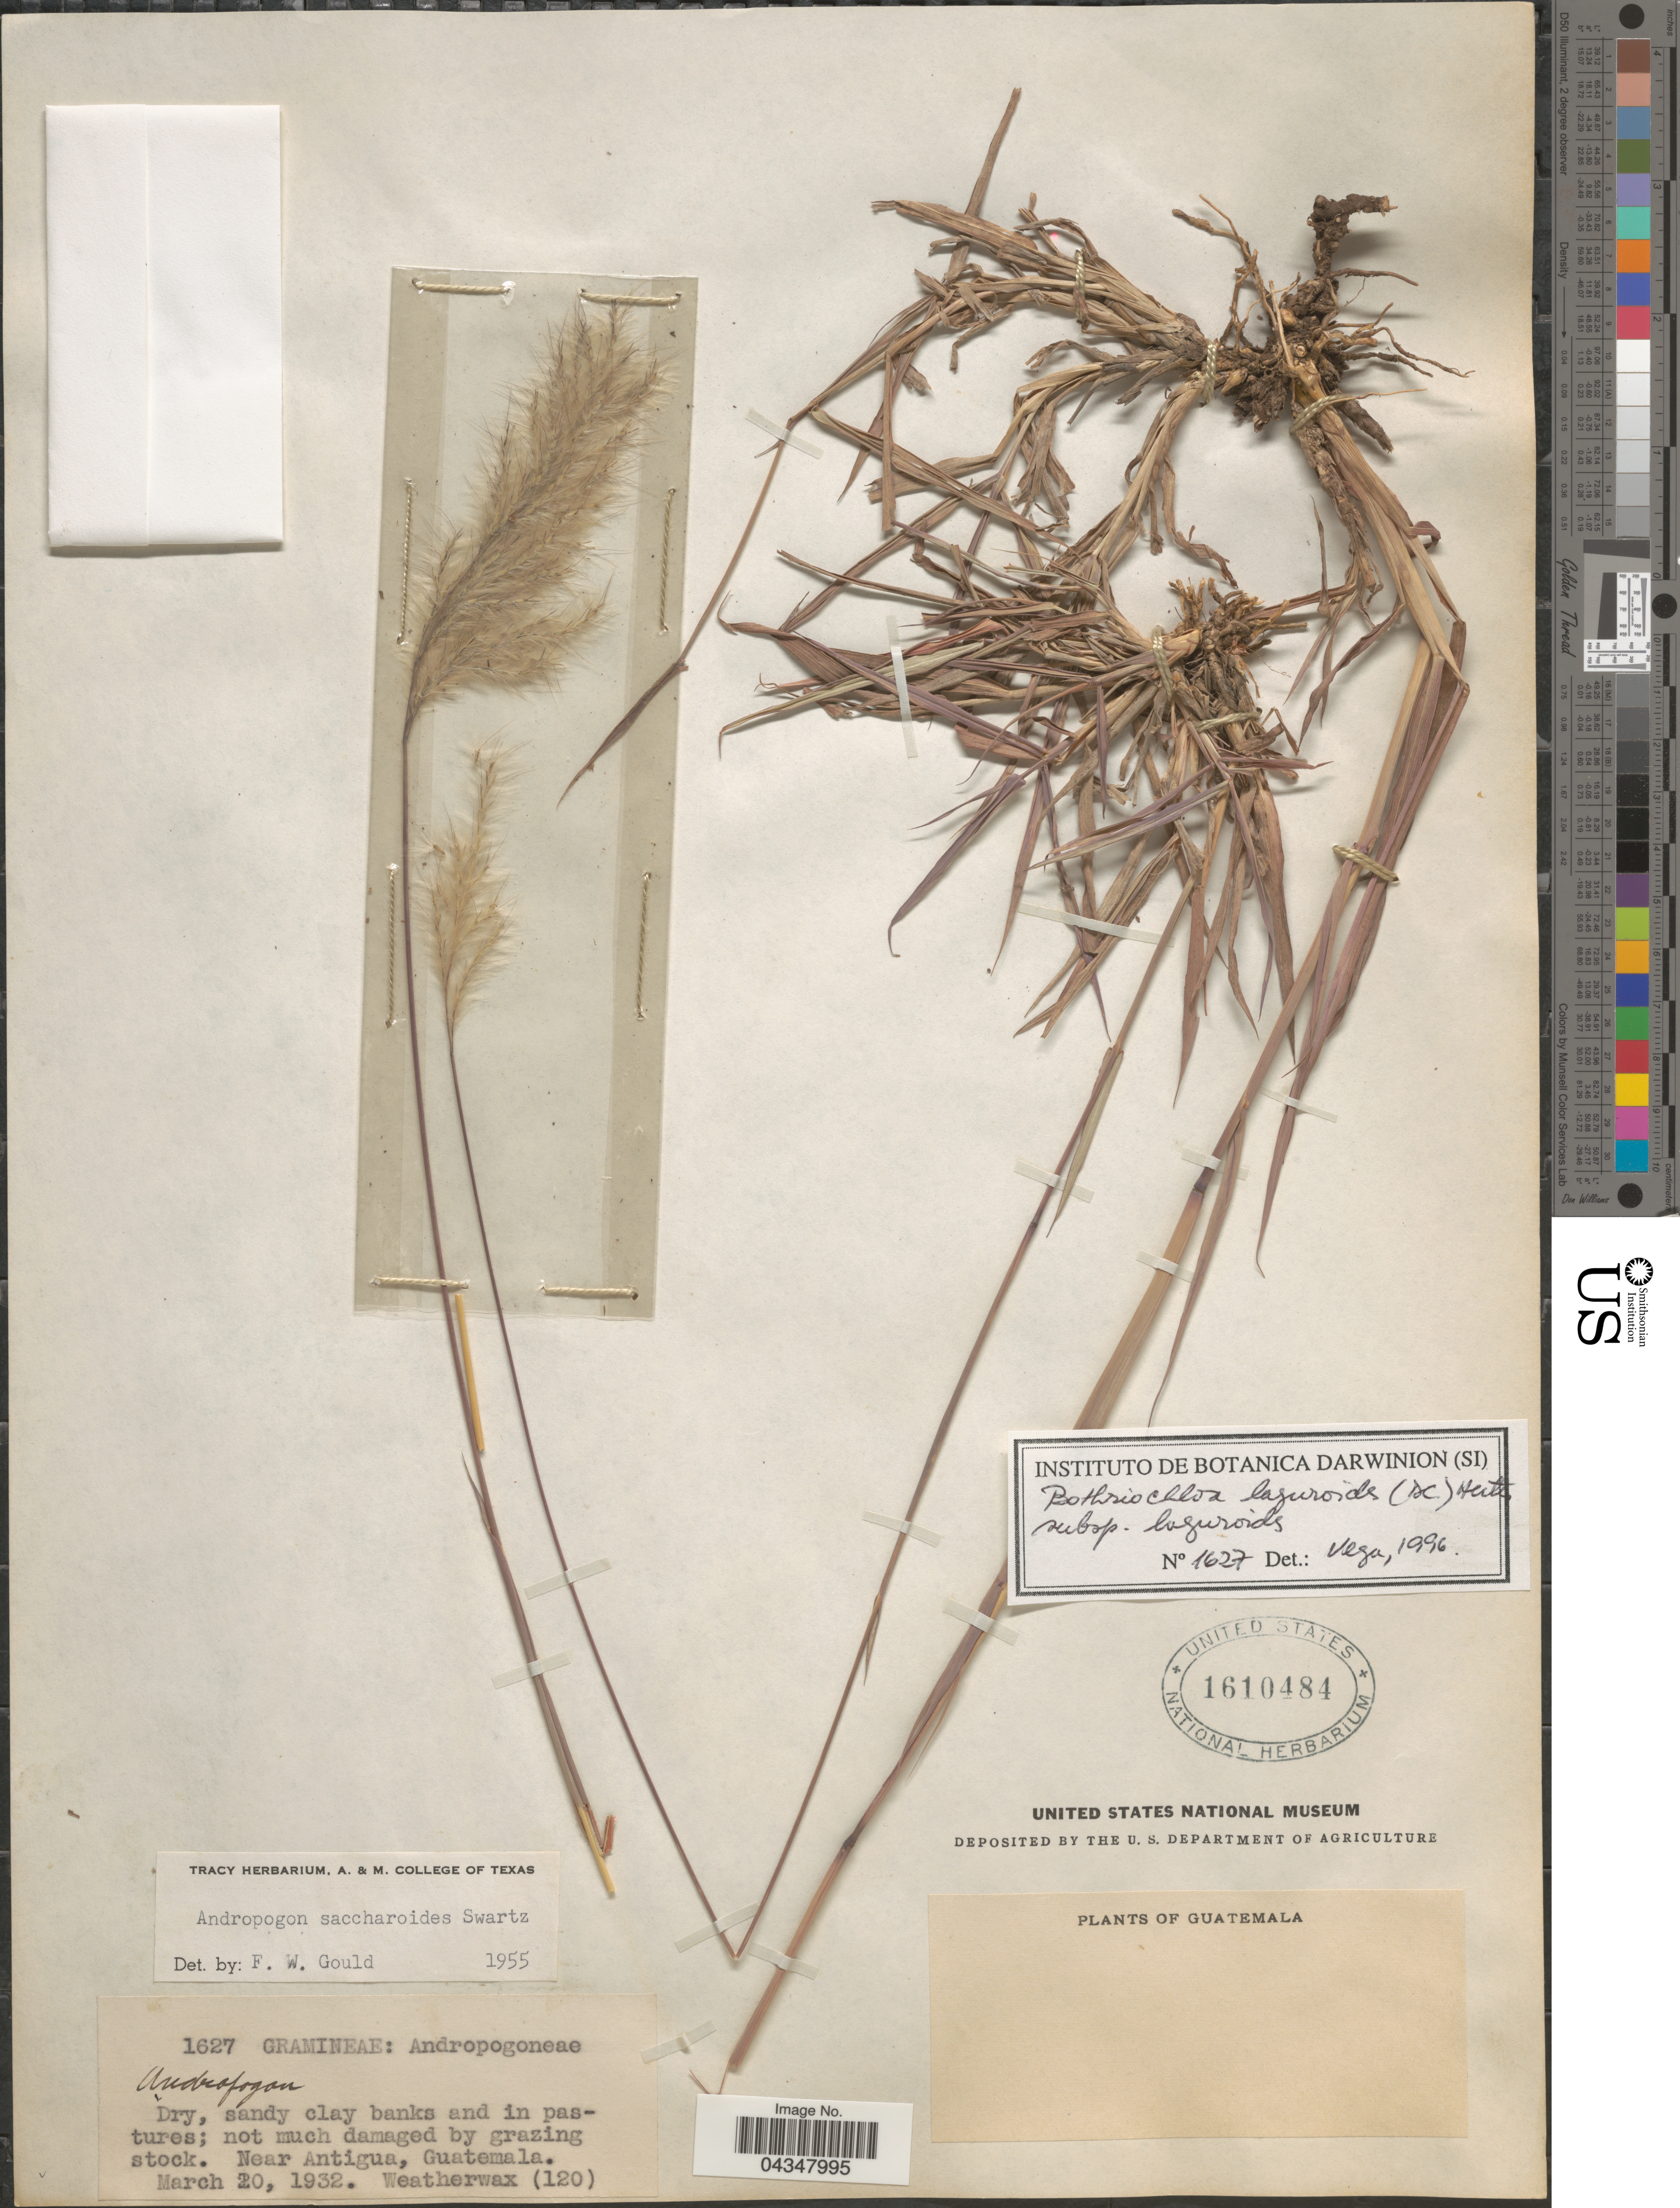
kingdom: Plantae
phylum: Tracheophyta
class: Liliopsida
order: Poales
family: Poaceae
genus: Bothriochloa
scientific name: Bothriochloa laguroides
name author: (DC.) Herter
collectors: -. Weatherwax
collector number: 120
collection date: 1932-03-20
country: Guatemala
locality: Near Antigua.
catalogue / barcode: US 1610484